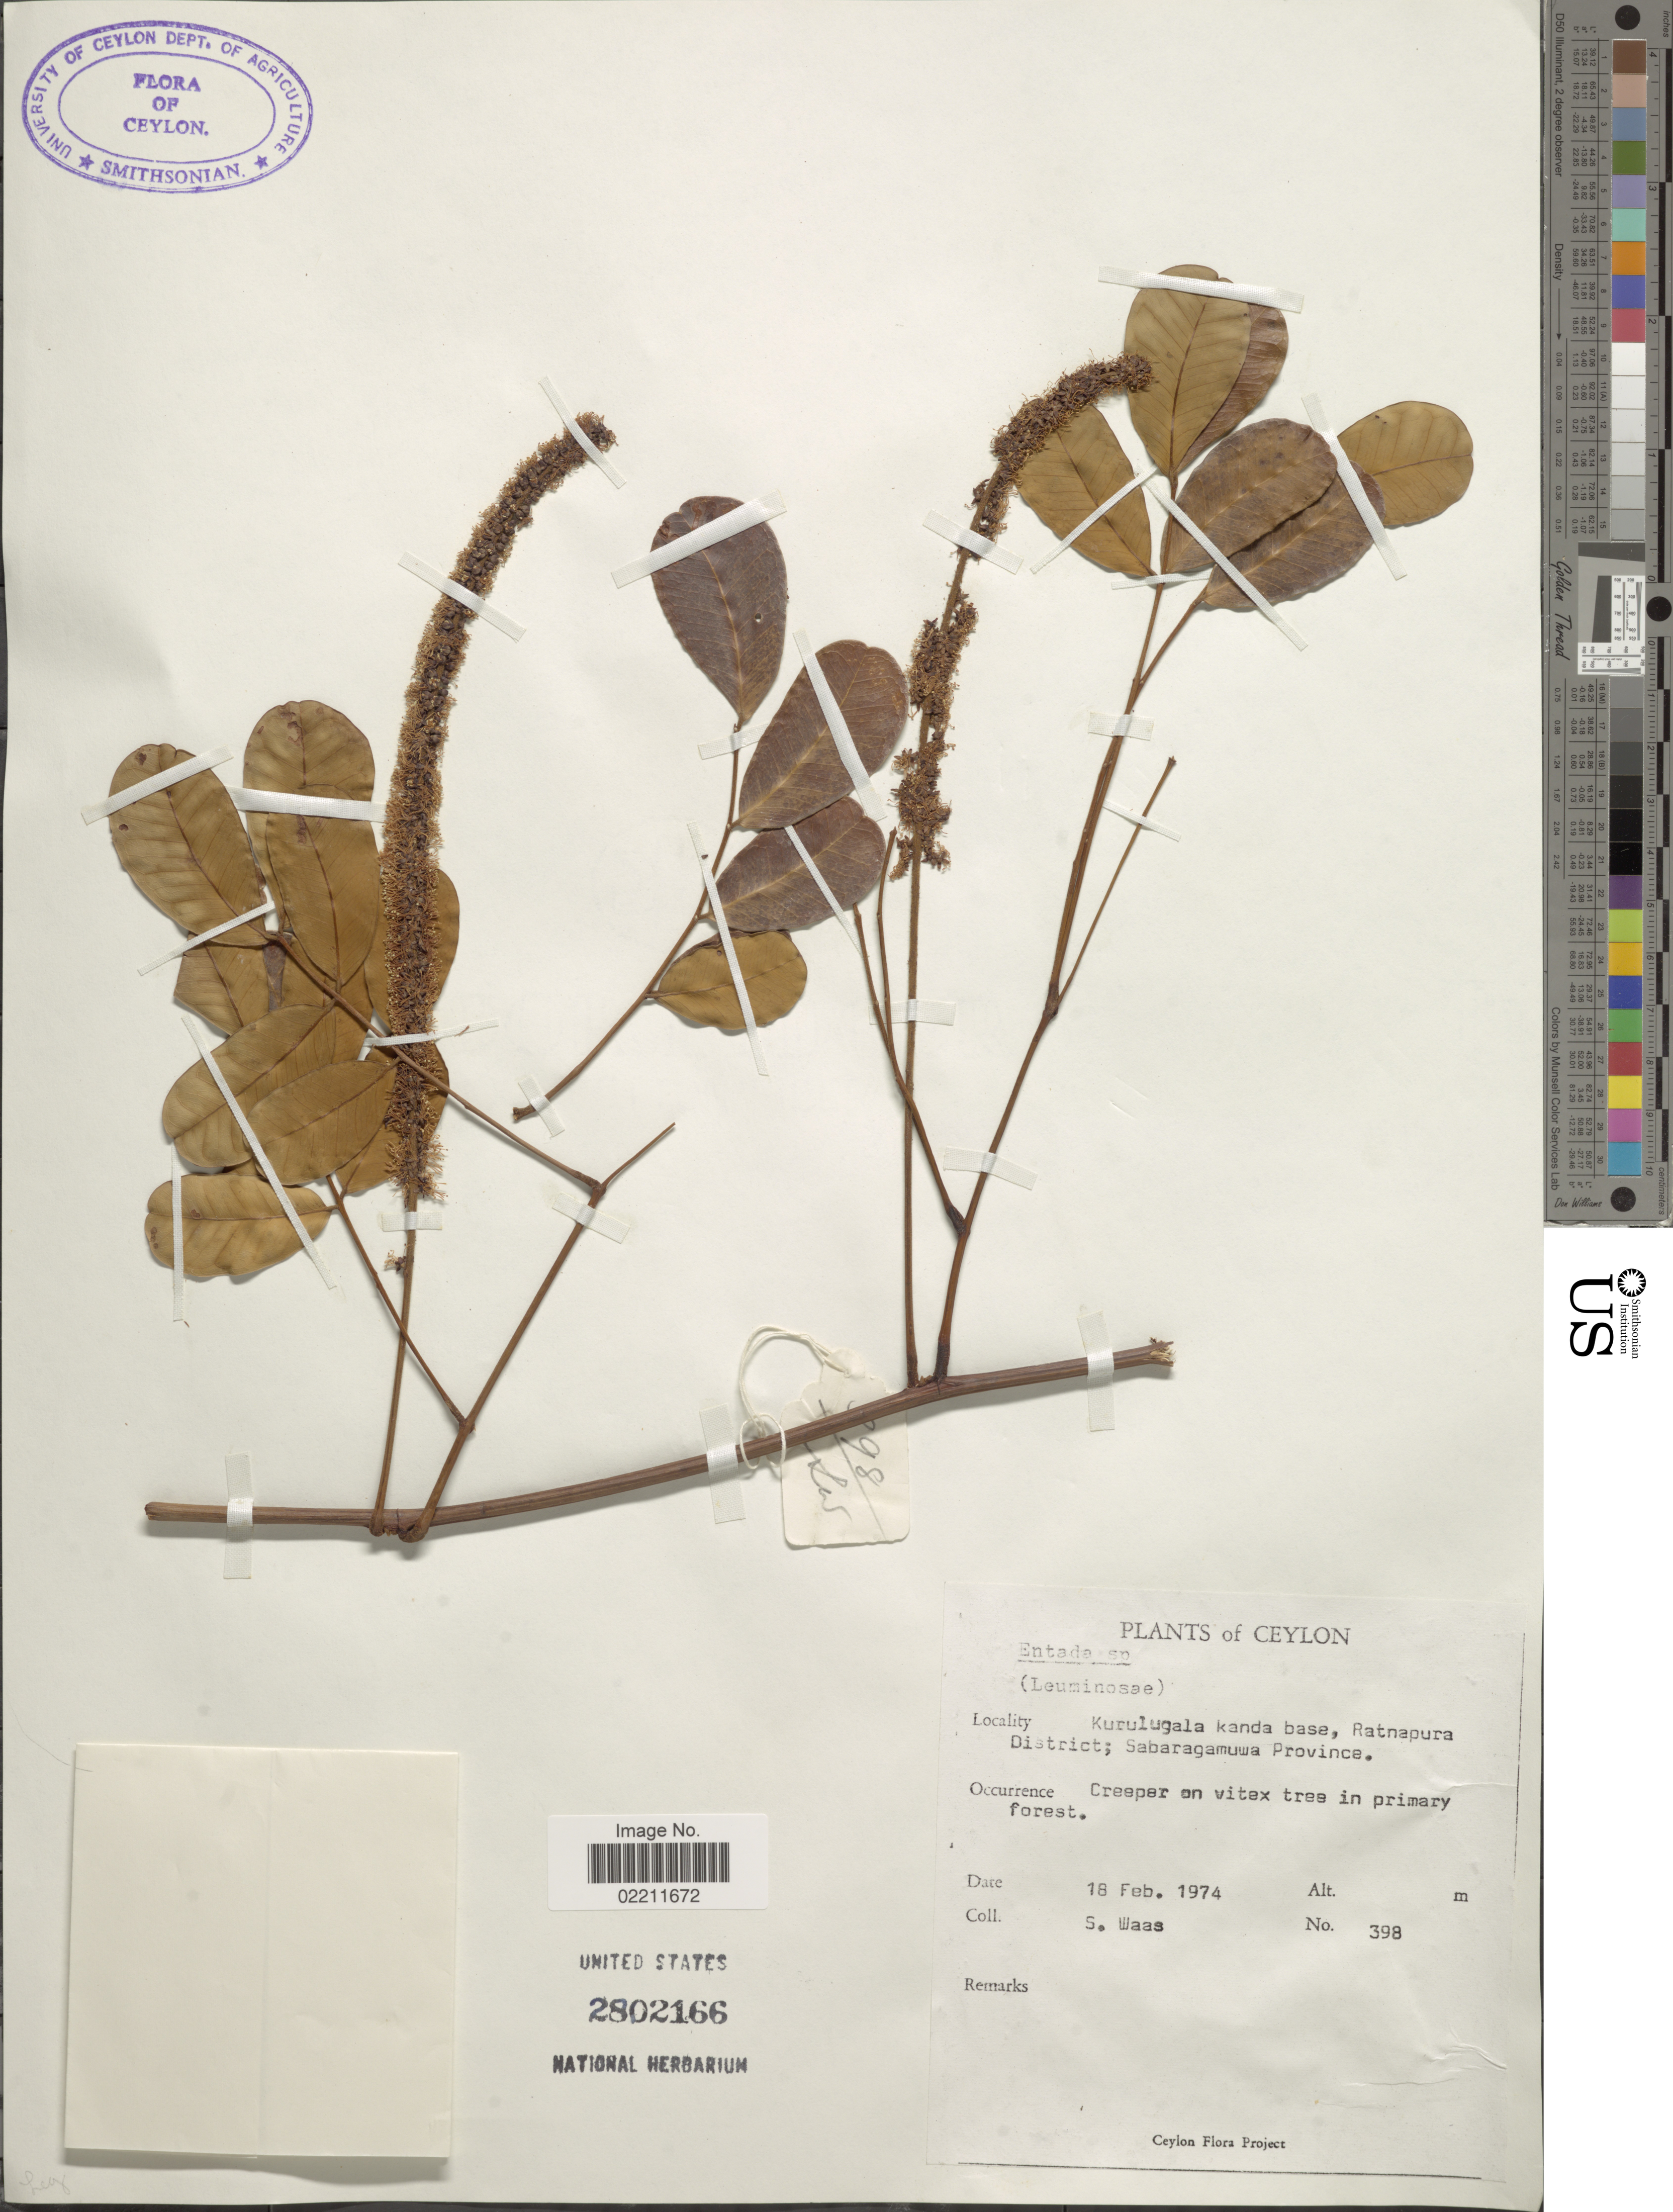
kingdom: Plantae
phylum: Tracheophyta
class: Magnoliopsida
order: Fabales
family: Fabaceae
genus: Entada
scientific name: Entada rheedei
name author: Spreng.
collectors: S. Waas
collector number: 398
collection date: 1974-02-18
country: Sri Lanka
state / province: Sabaragamuwa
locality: Kurulugala kanda base, Ratnapura District; Sabaragamuwa Province.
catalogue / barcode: US 2802166